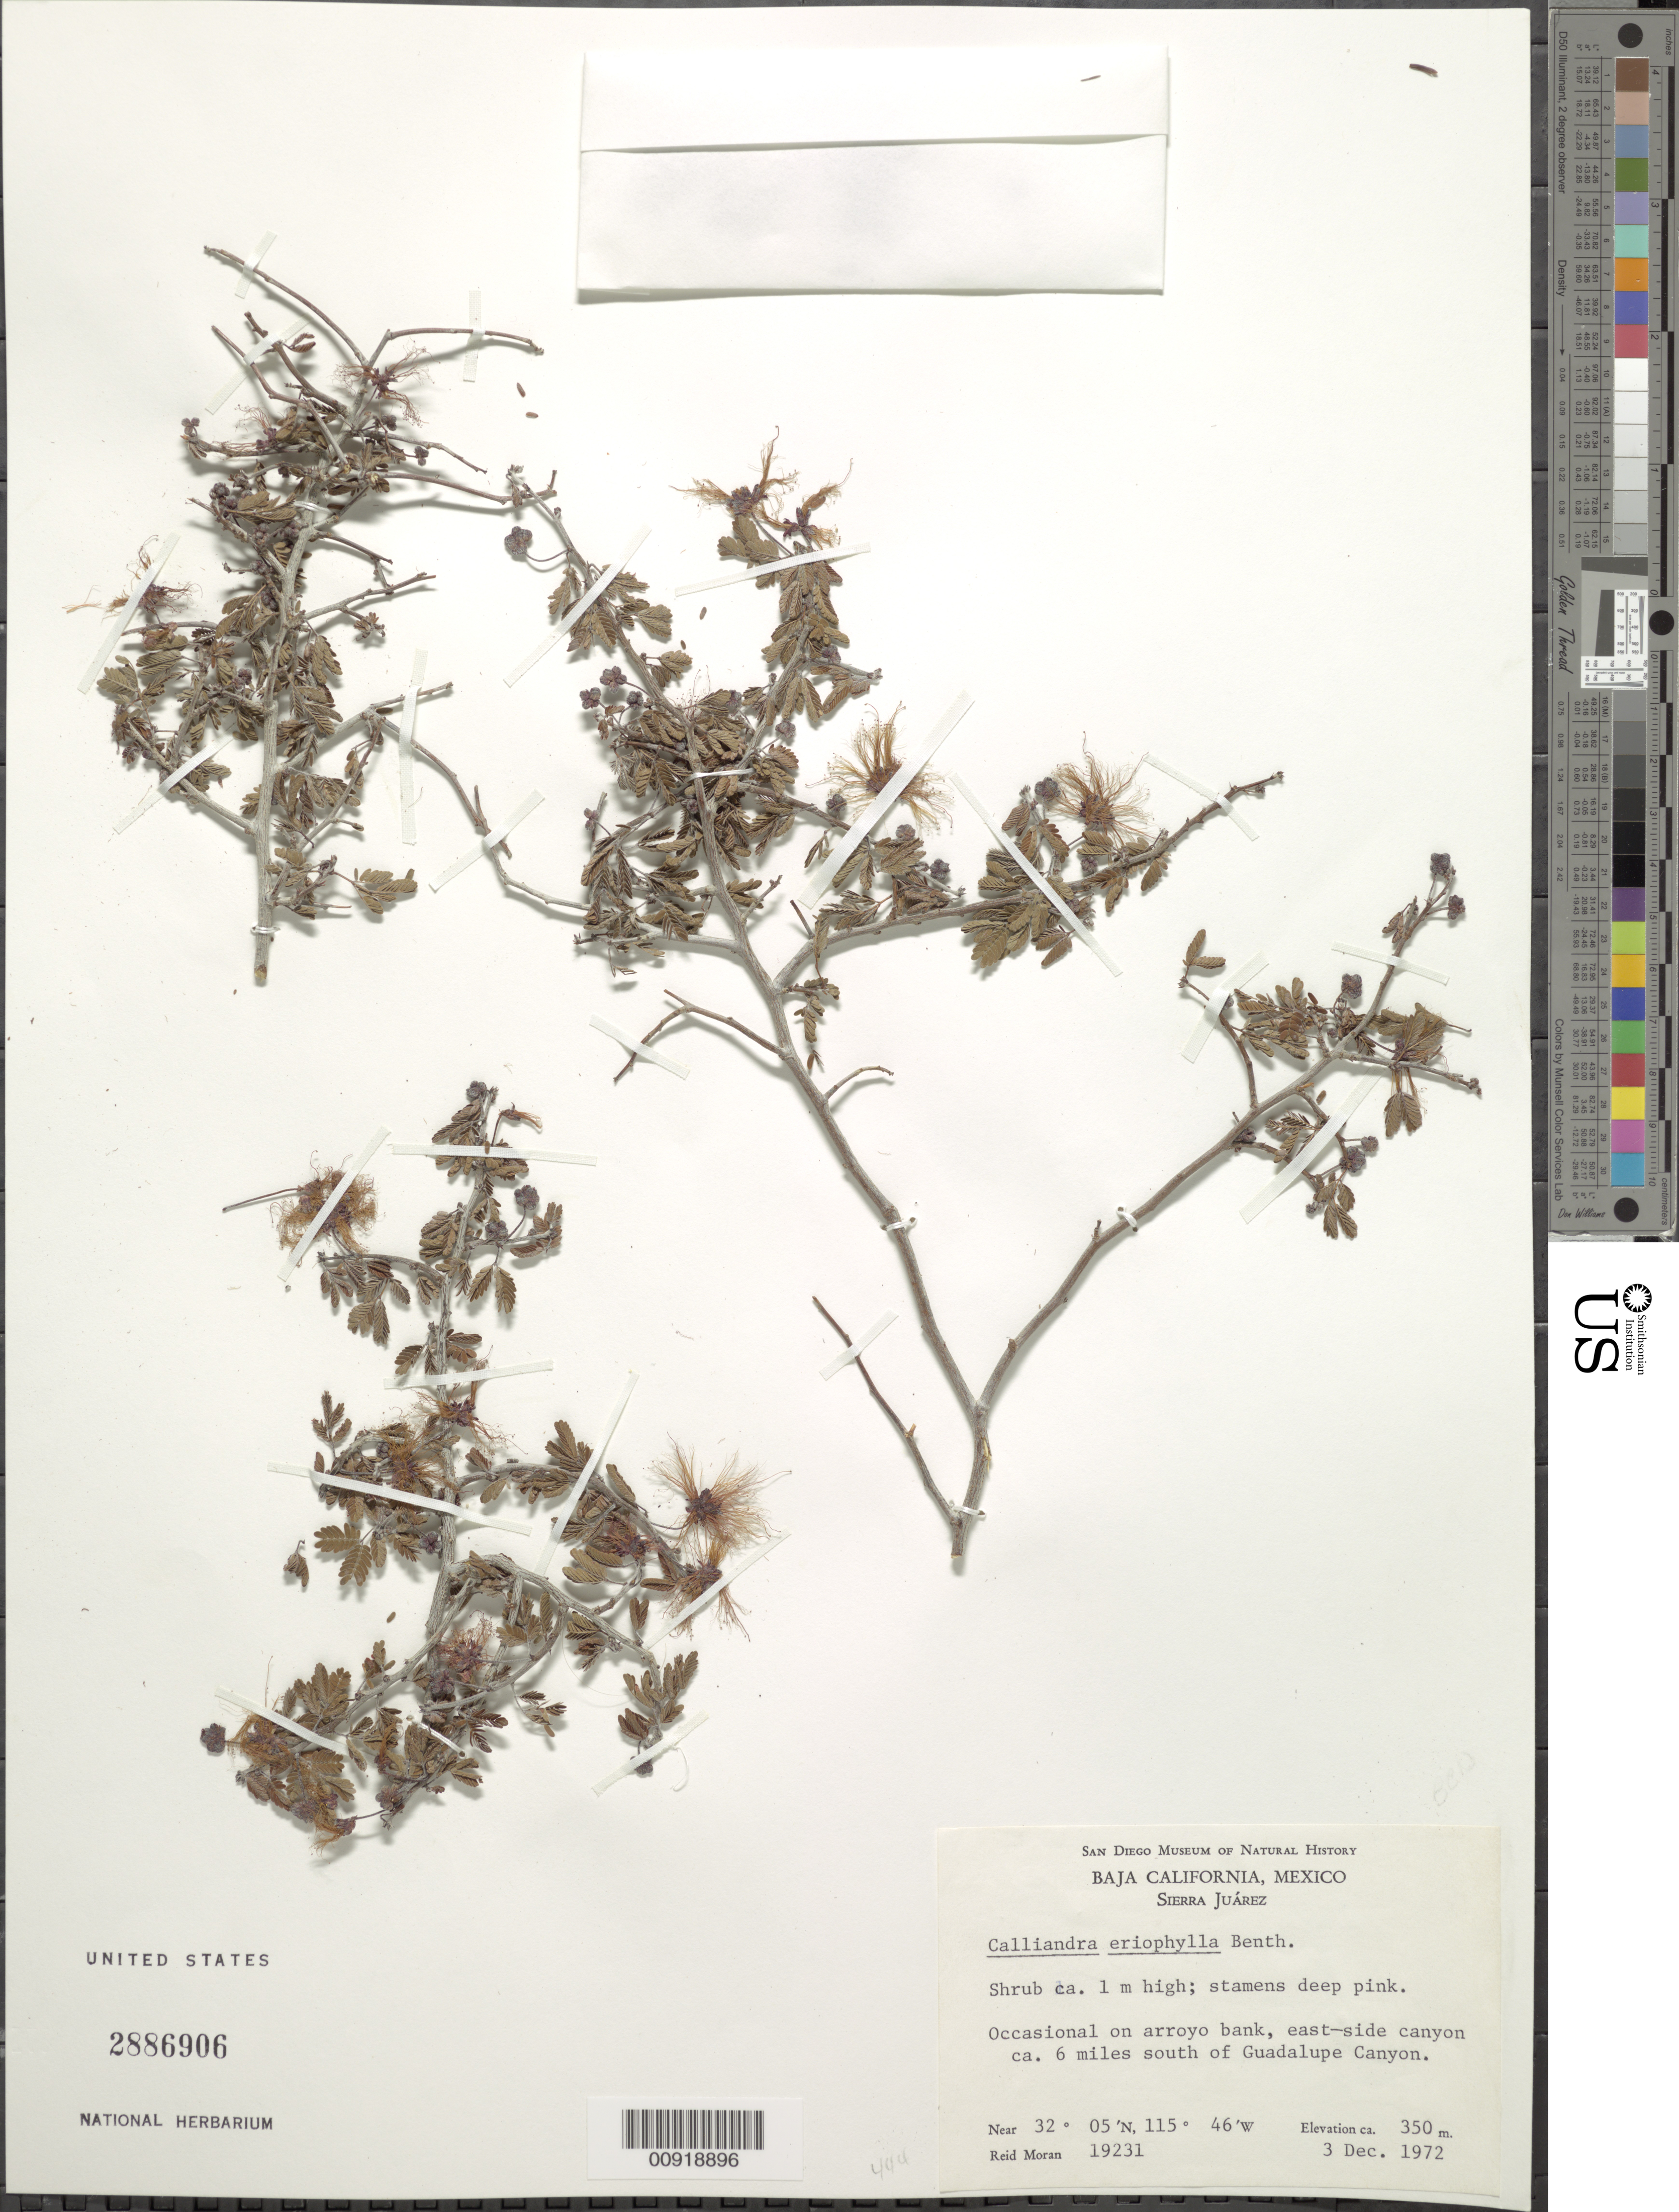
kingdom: Plantae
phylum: Tracheophyta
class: Magnoliopsida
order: Fabales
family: Fabaceae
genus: Calliandra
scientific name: Calliandra eriophylla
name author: Benth.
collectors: R. V. Moran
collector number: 19231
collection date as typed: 03 Dec 1972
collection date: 1972-12-03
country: Mexico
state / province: Baja California Norte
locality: East-side canyon ca. 6 miles south of Guadalupe Canyon. Sierra Juárez, Baja California.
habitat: On arroyo bank.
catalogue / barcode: US 2886906